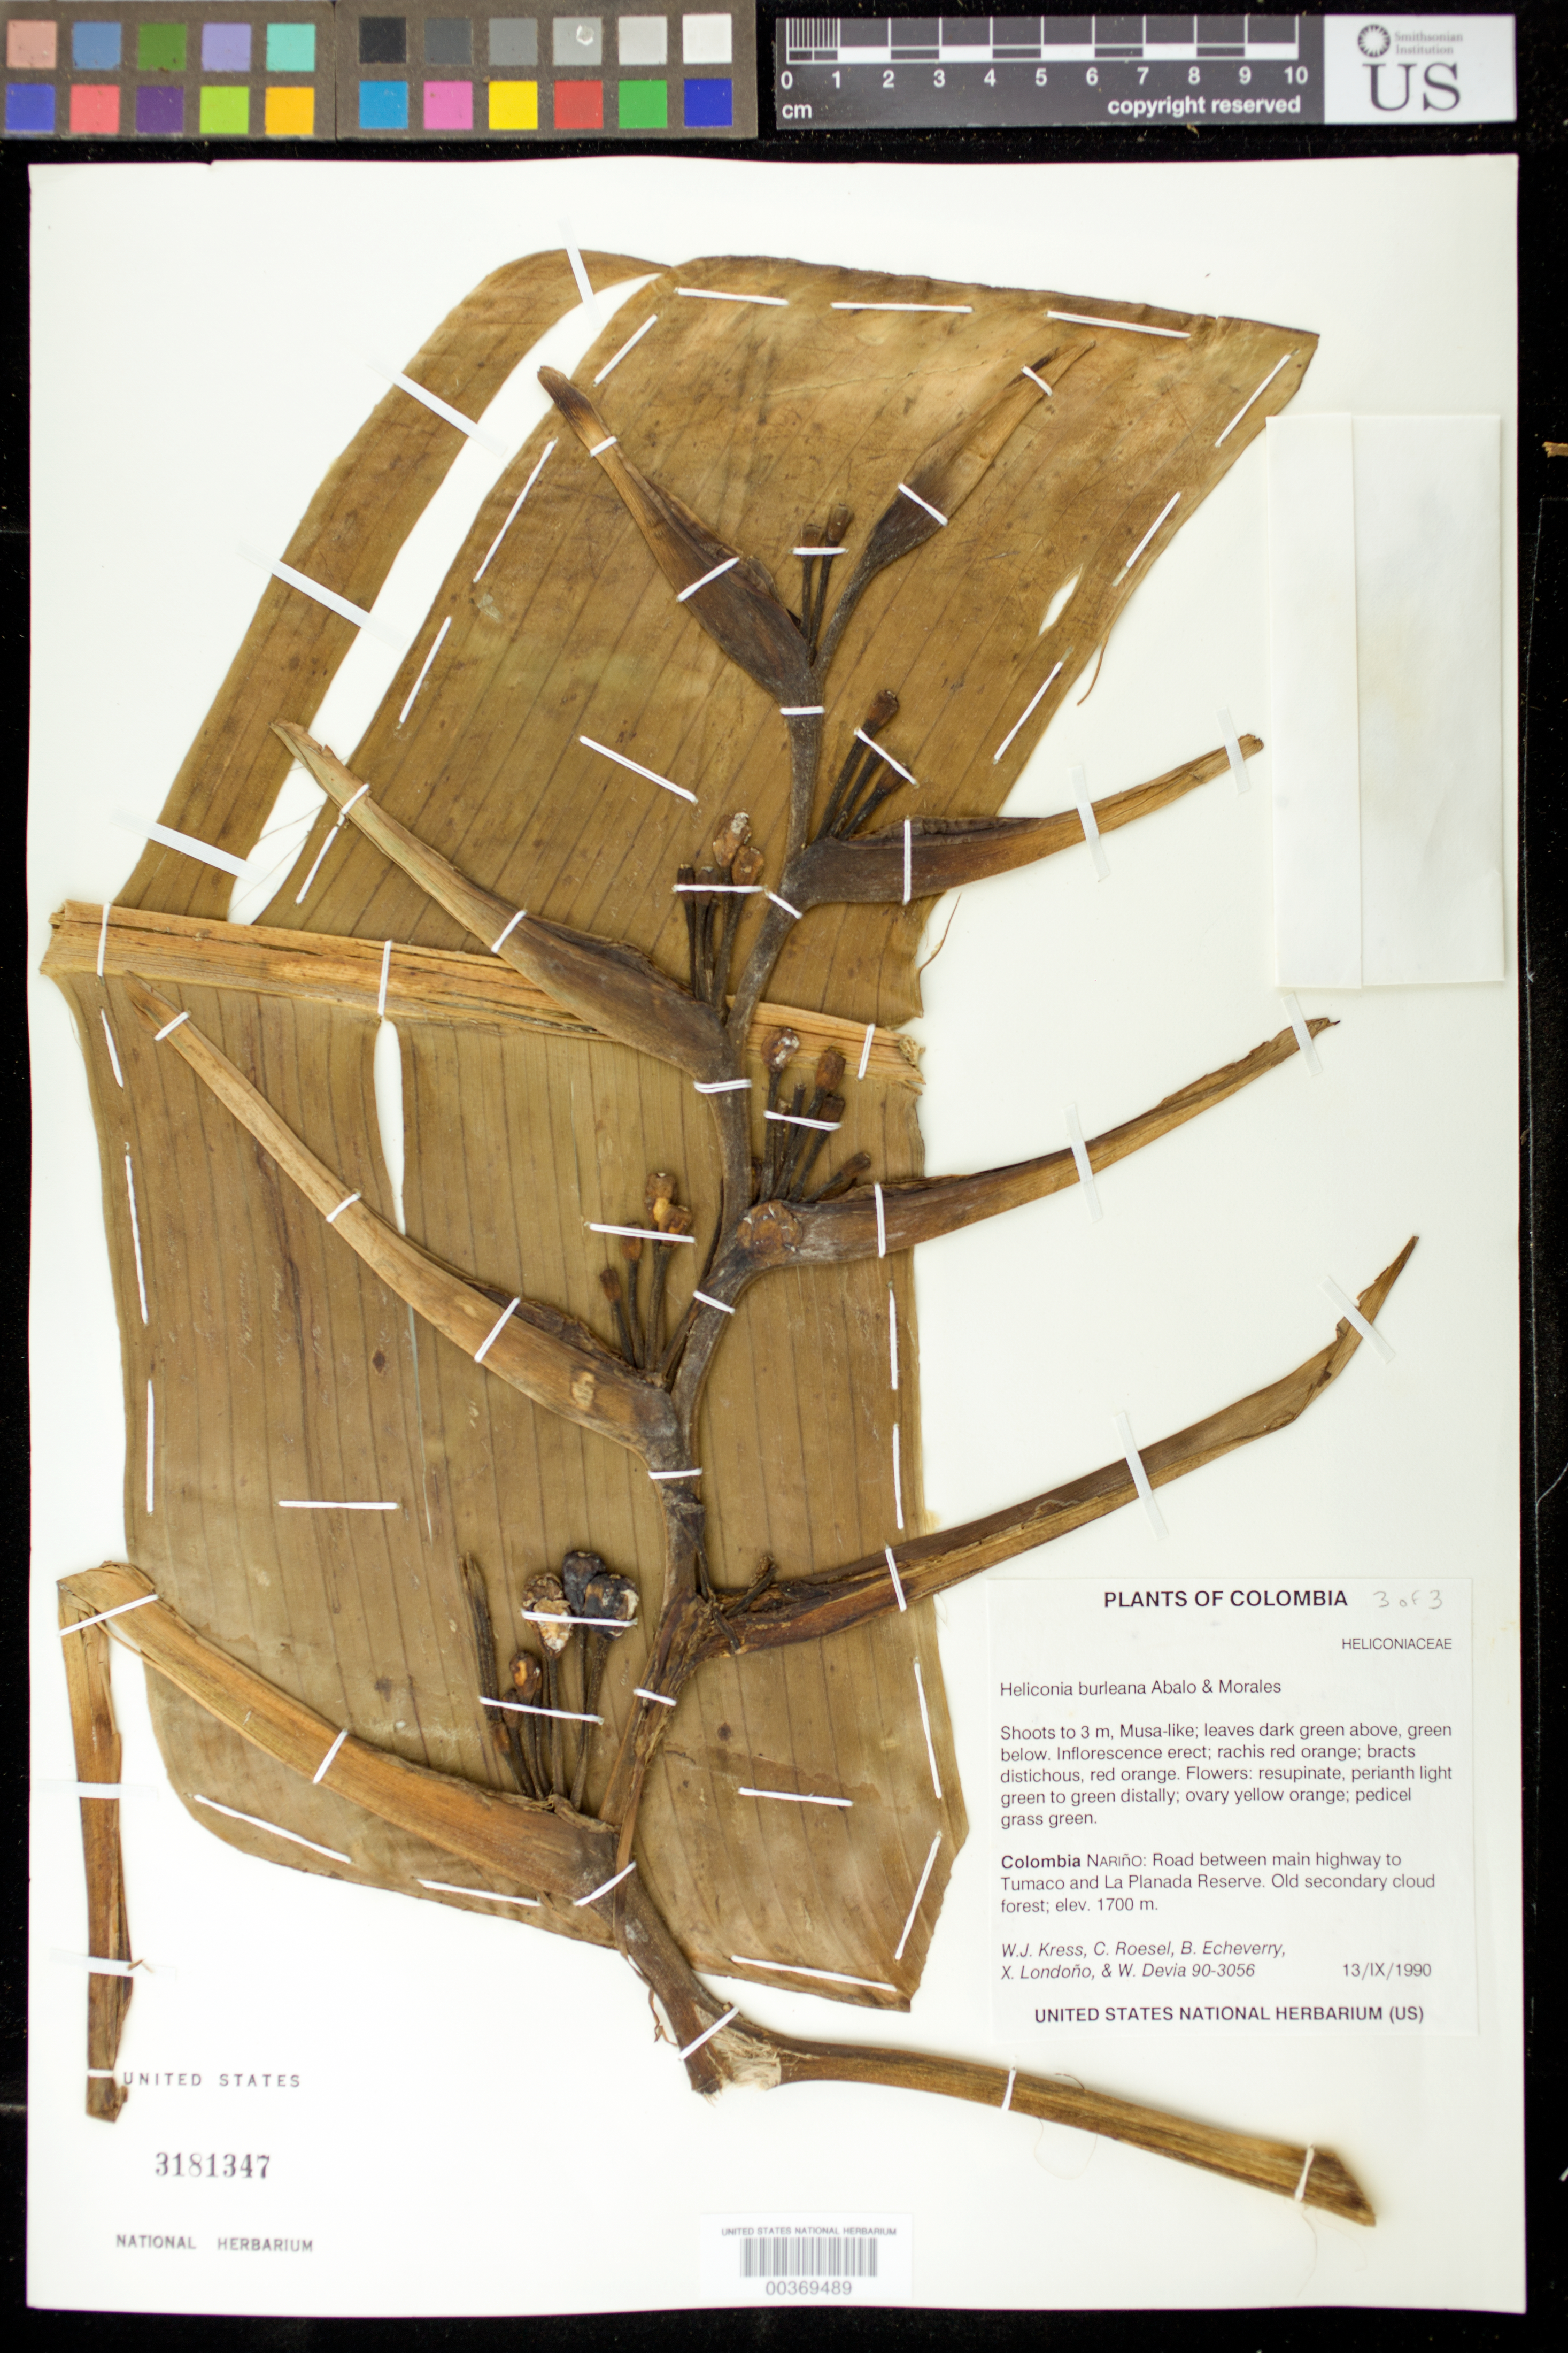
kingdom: Plantae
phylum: Tracheophyta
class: Liliopsida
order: Zingiberales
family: Heliconiaceae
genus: Heliconia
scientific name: Heliconia burleana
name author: Abalo & G. Morales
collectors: W. J. Kress, C. S. Roesel, B. Echeverry, X. Londoño & W. Devia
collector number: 90-3056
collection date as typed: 13 Sep 1990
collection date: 1990-09-13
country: Colombia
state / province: Nariño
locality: Road between main hwy to Tumaco and la Planada Reserve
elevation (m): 1700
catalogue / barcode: US 3181347